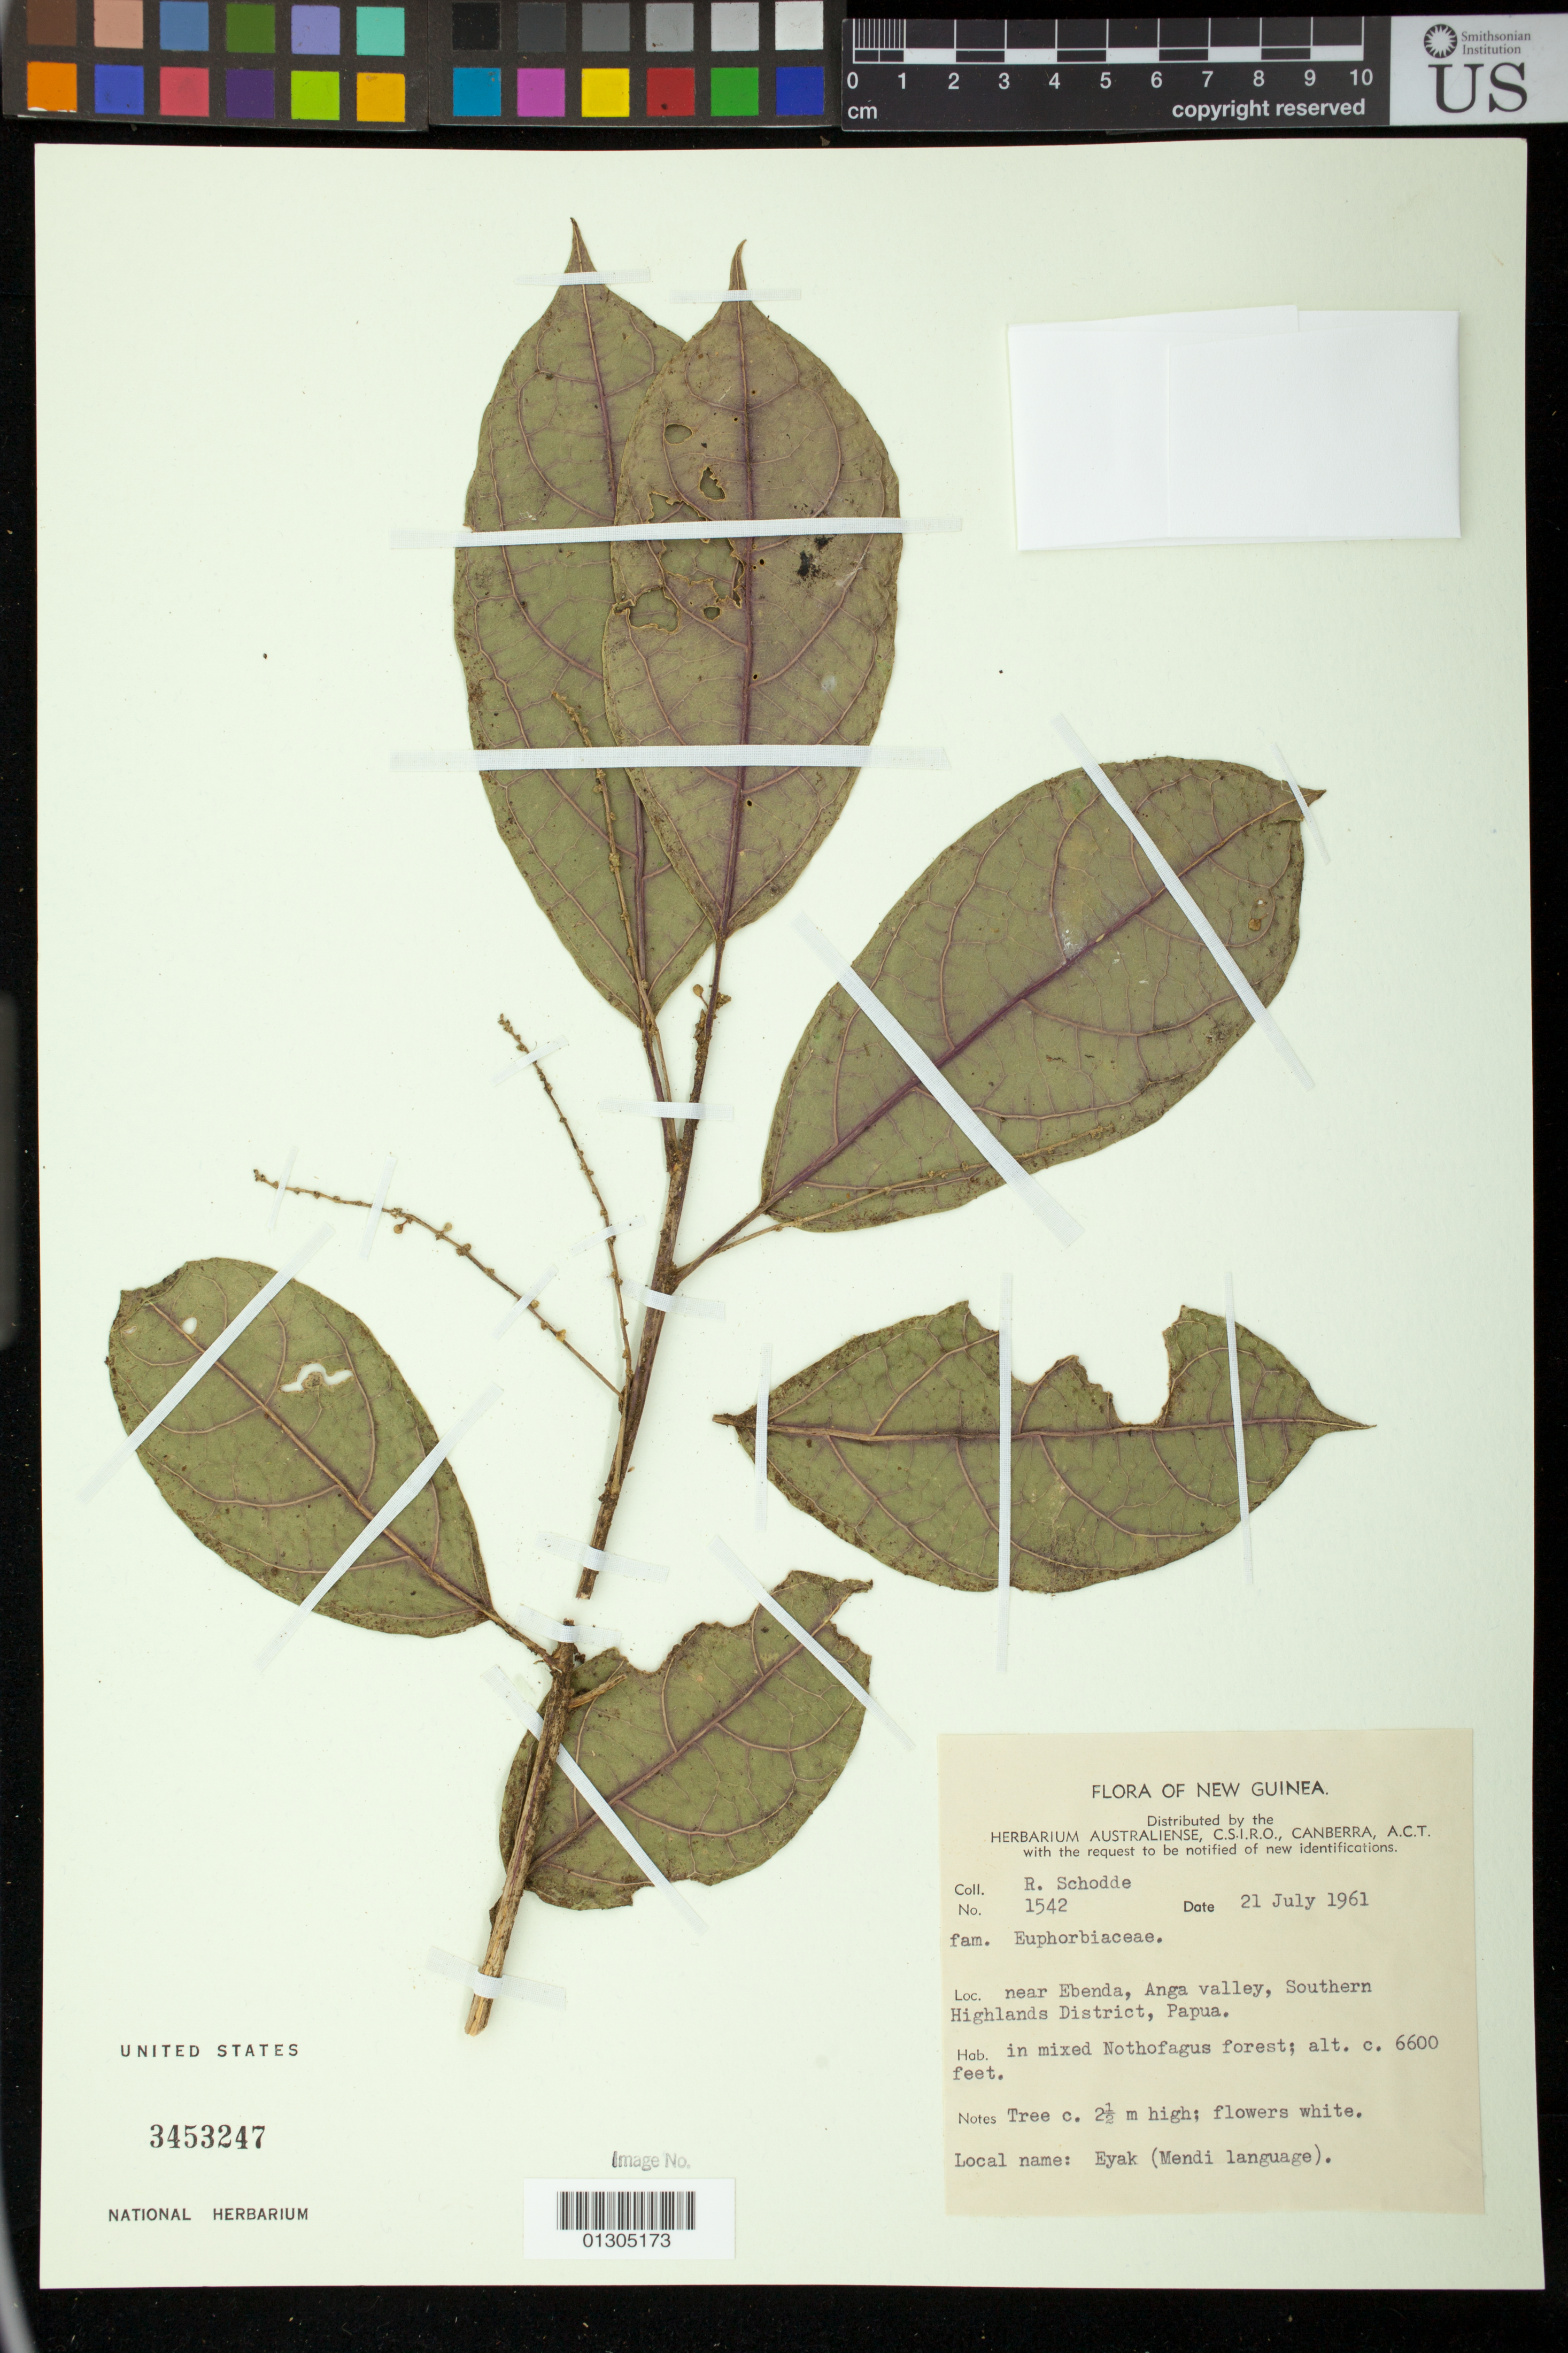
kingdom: Plantae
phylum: Tracheophyta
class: Magnoliopsida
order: Malpighiales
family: Euphorbiaceae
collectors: R. Schodde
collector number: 1542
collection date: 1961-07-21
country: Papua New Guinea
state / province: Southern Highlands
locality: near Ebenda, Anga valley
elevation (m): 2012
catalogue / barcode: US 3453247